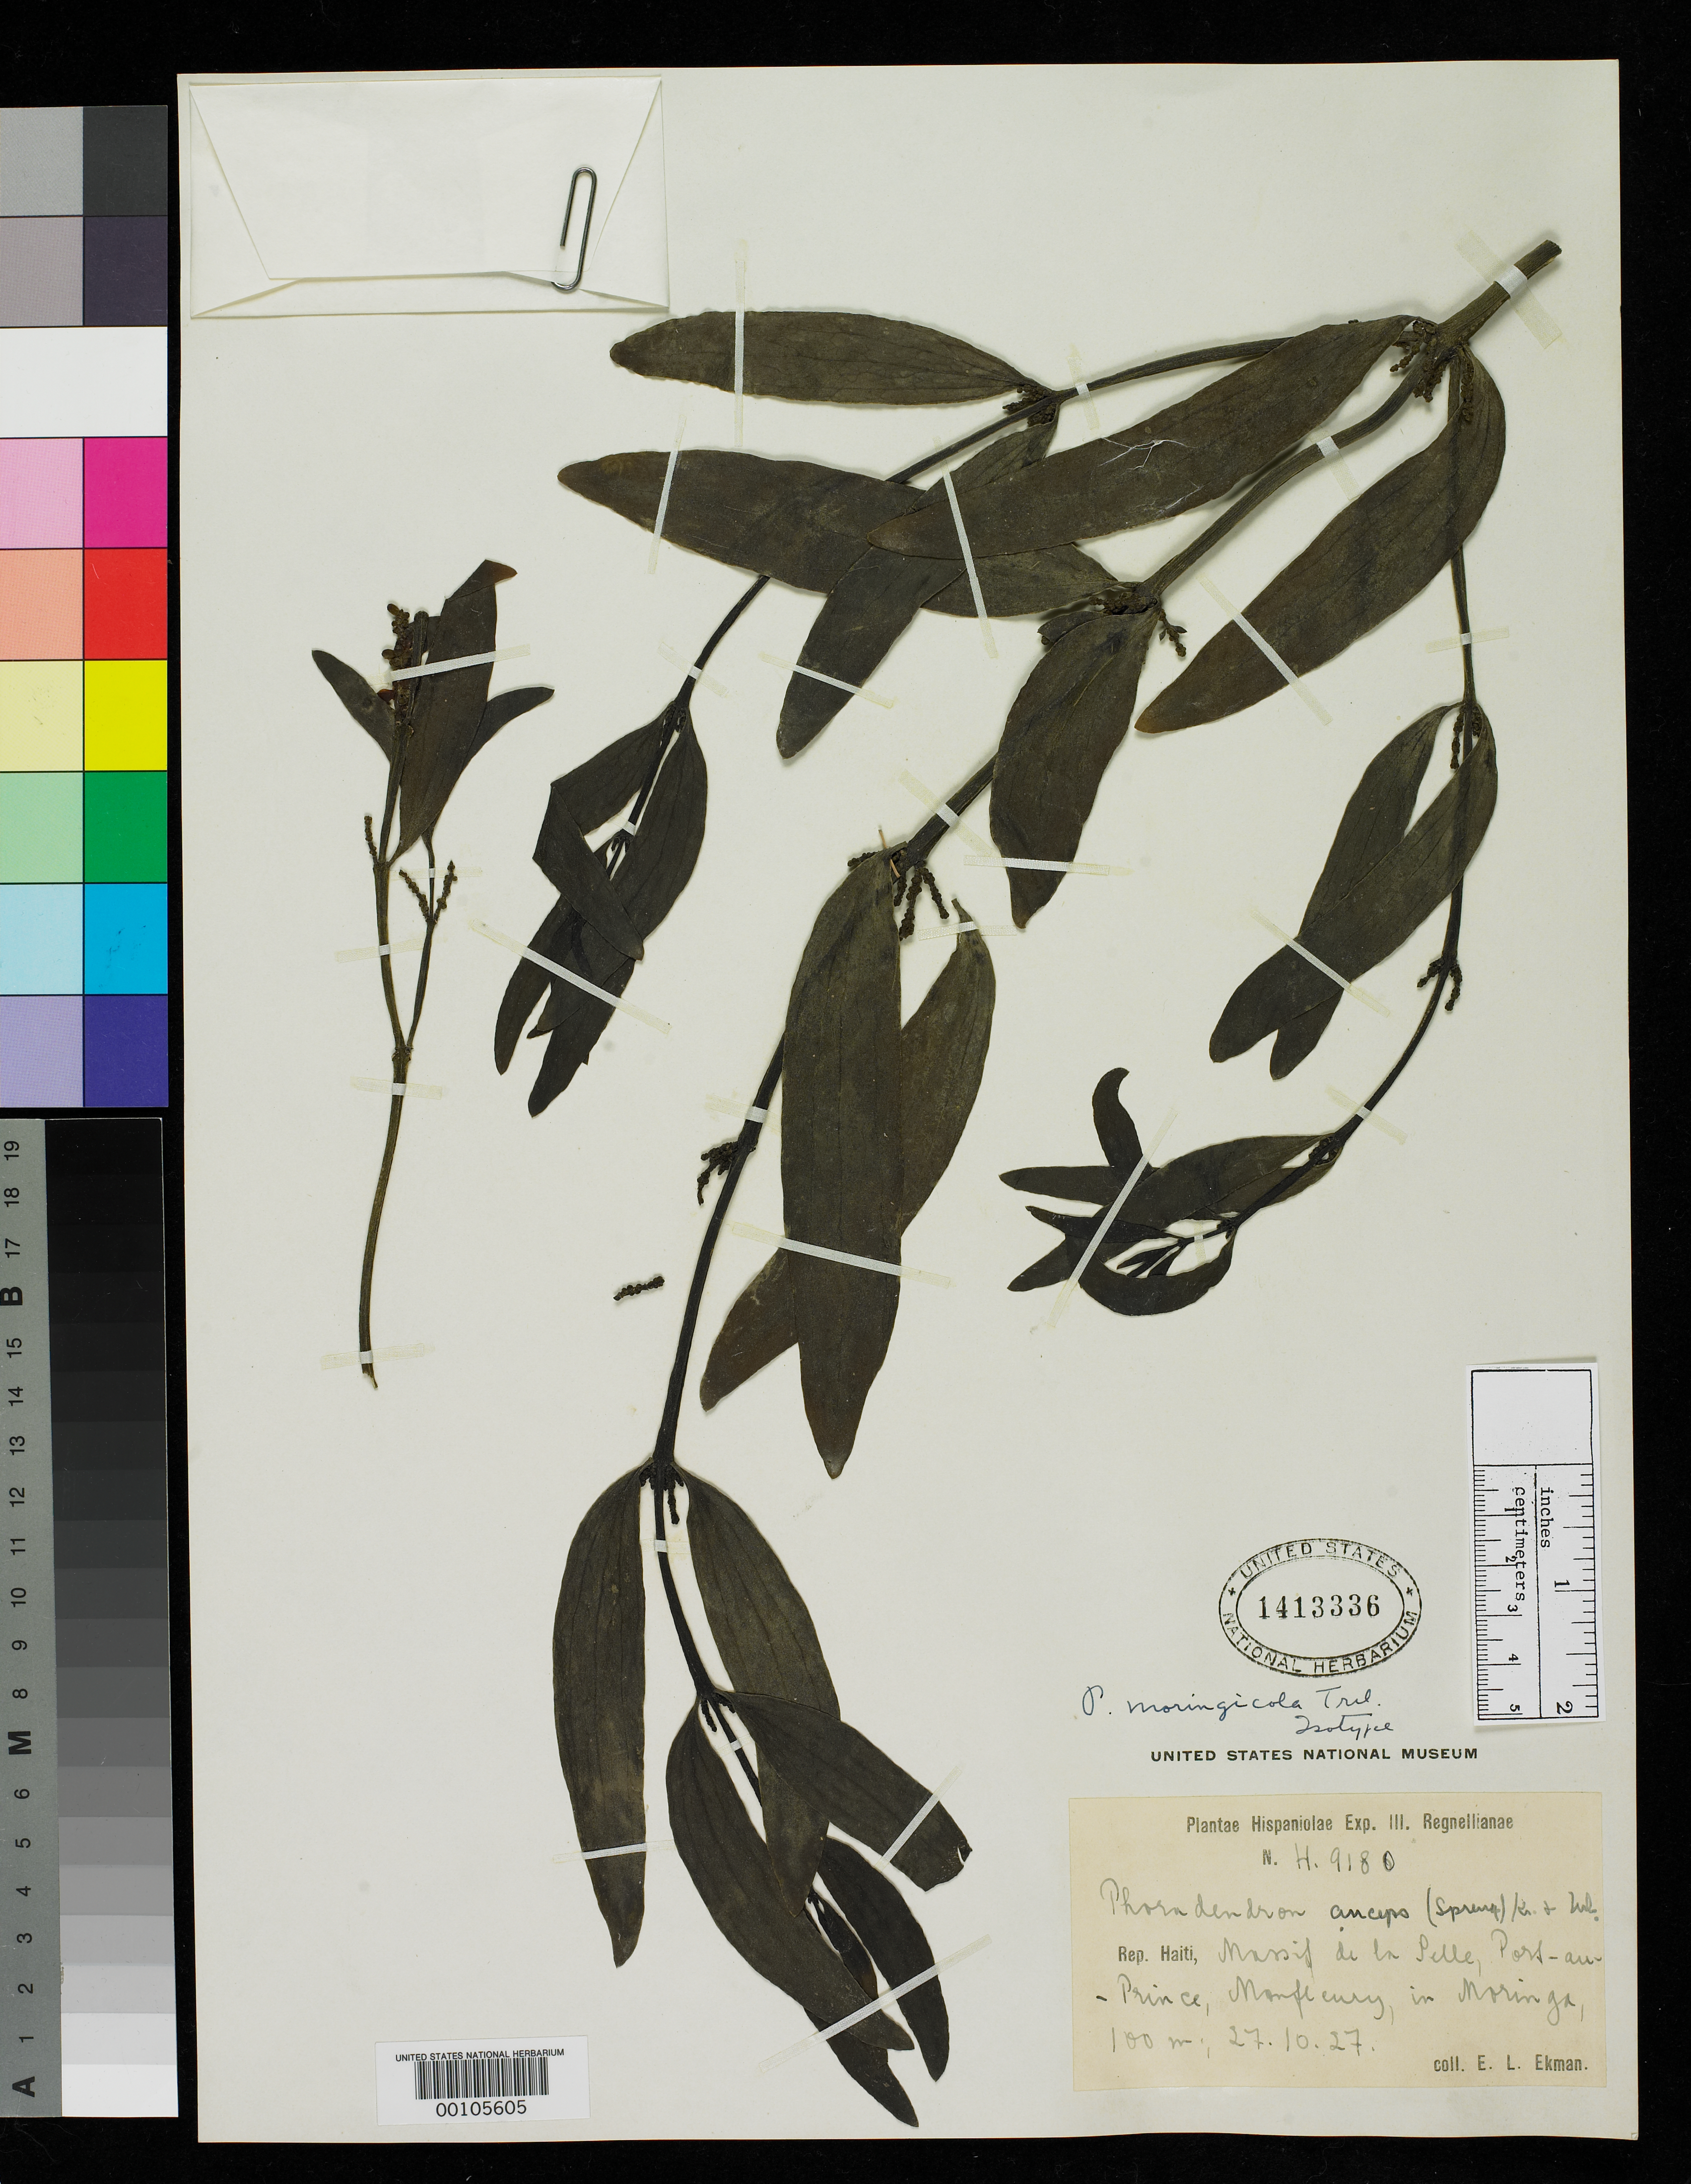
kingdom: Plantae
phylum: Tracheophyta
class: Magnoliopsida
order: Santalales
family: Viscaceae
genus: Phoradendron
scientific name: Phoradendron moringicola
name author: Trel.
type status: Isotype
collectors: E. L. Ekman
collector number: H 9180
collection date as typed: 27 Oct 1927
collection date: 1927-10-27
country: Haiti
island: Hispaniola Island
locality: Massif de La Pelle, Port-au-Prince, Monfleury, in Moringa.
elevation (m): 100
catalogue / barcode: US 1413336